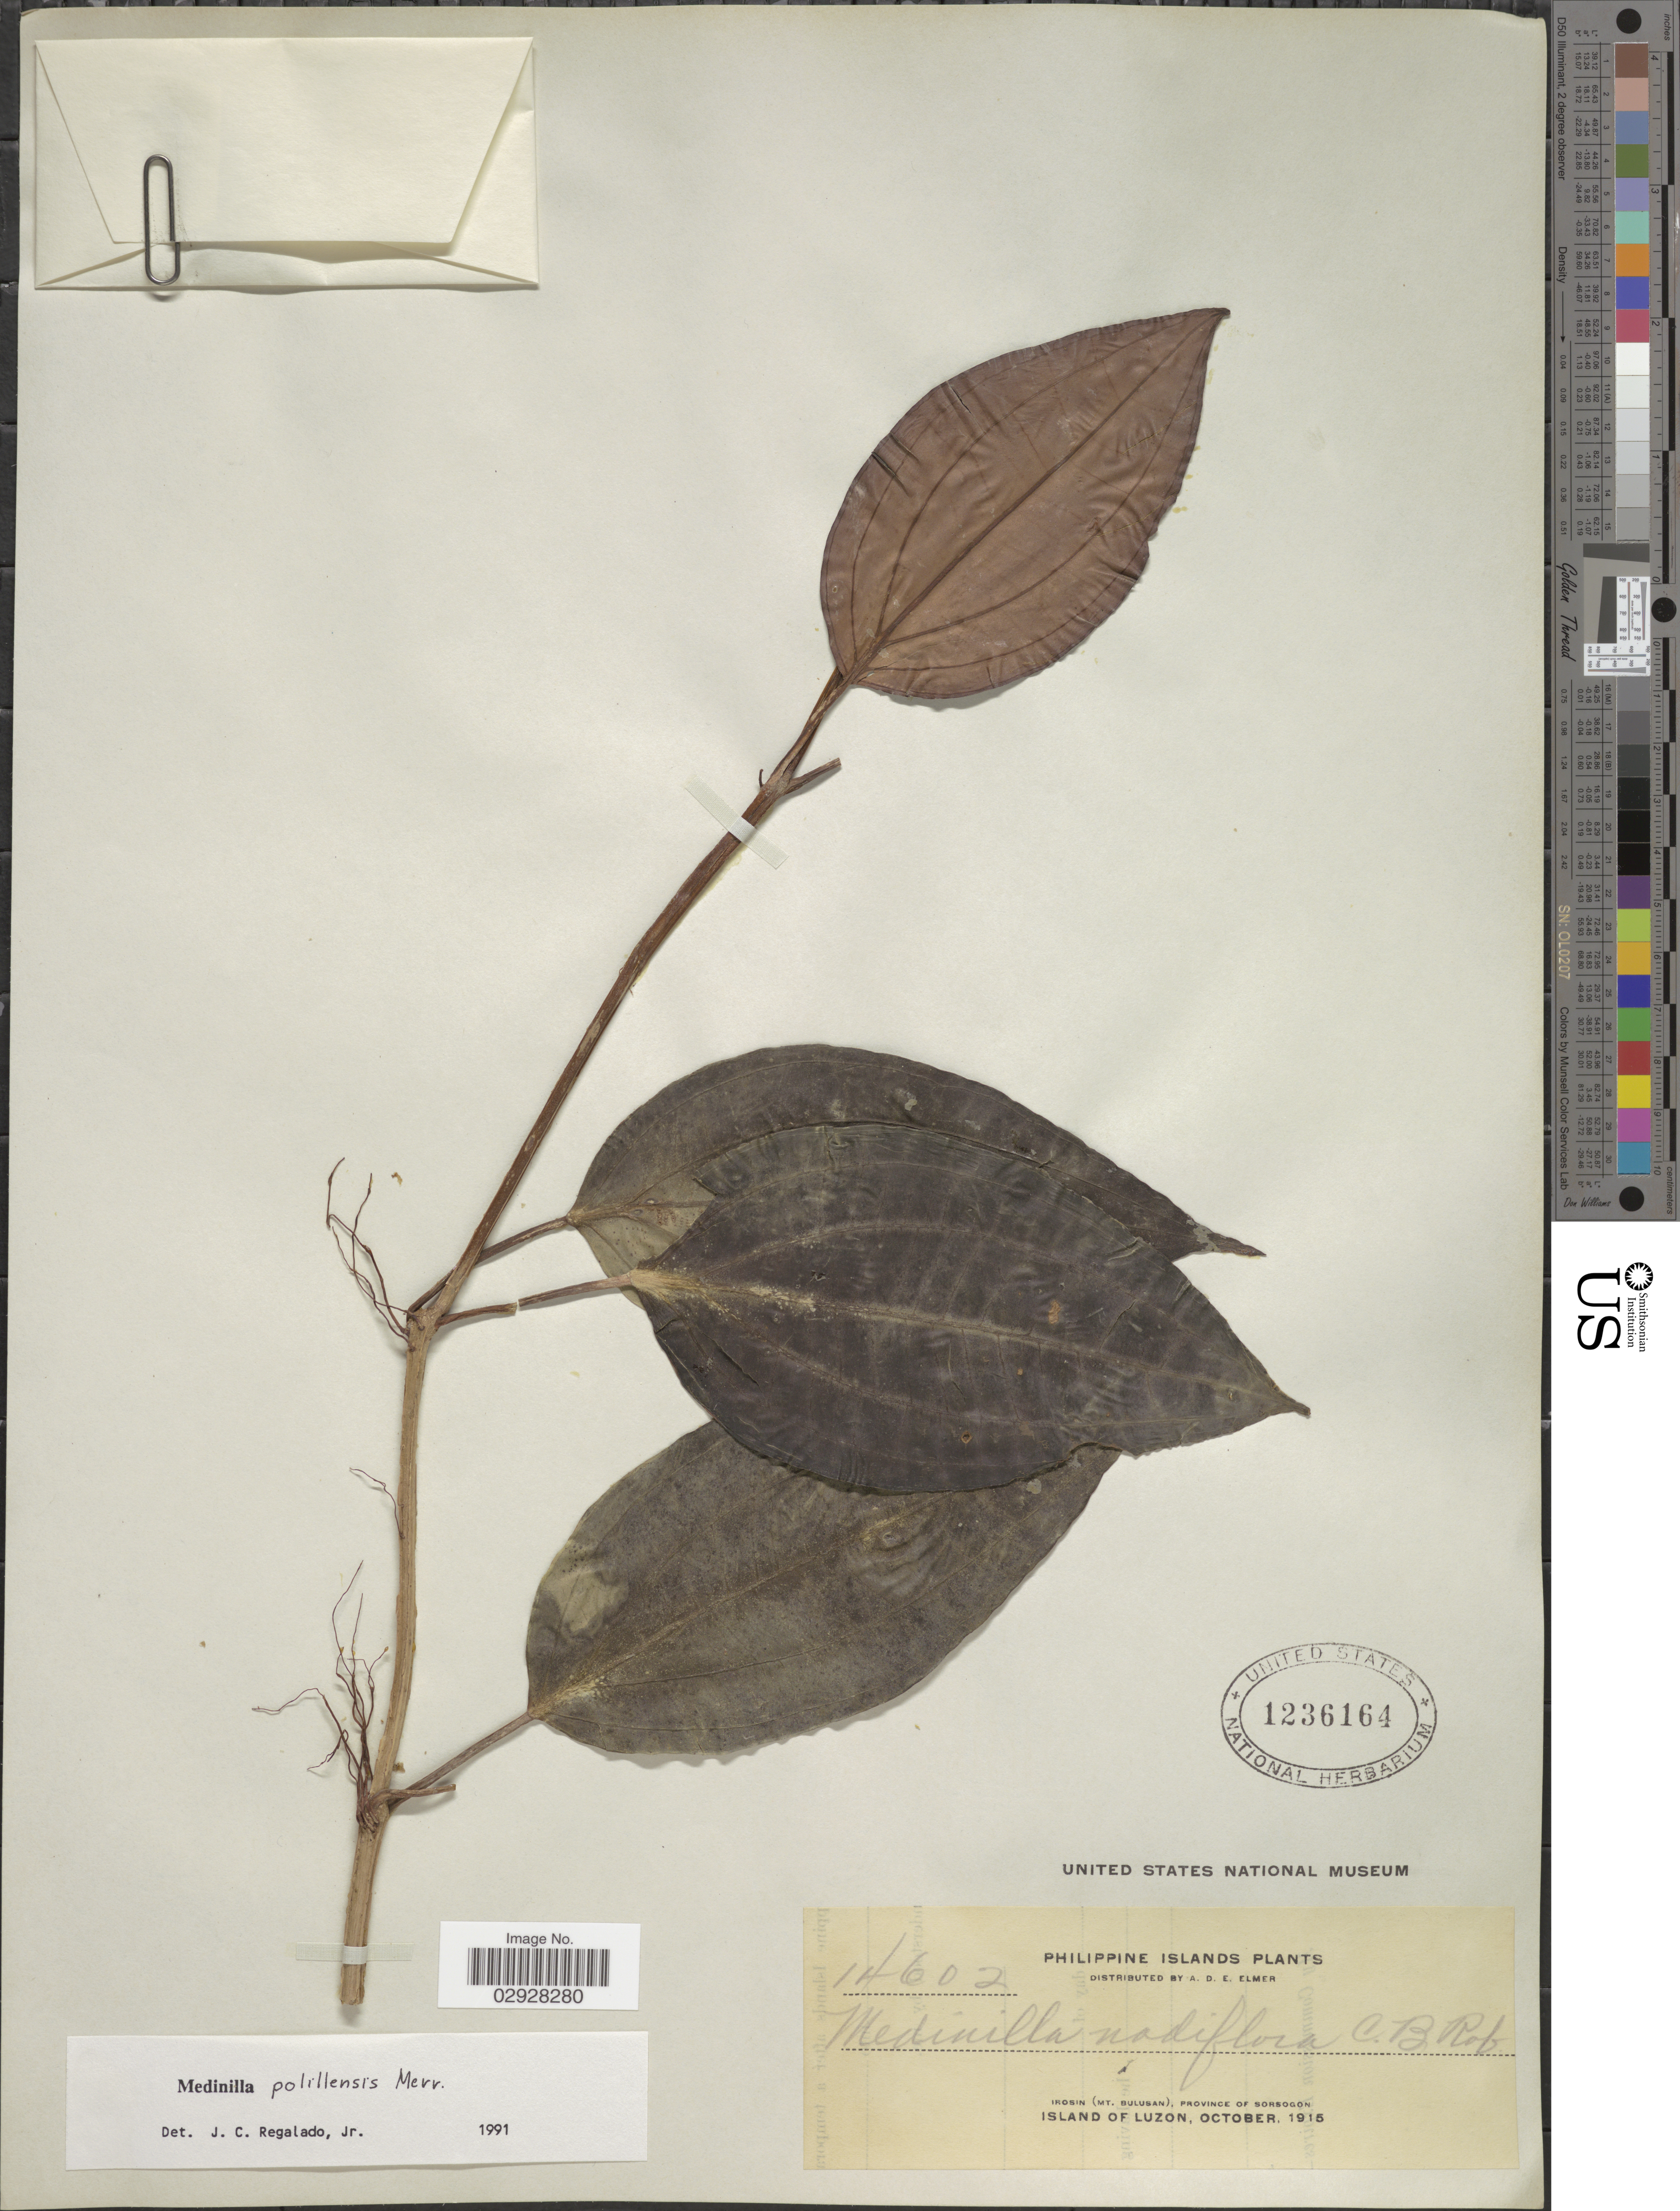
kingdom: Plantae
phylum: Tracheophyta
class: Magnoliopsida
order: Myrtales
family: Melastomataceae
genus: Medinilla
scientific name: Medinilla polillensis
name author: C.B. Rob.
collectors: A. D. E. Elmer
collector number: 14602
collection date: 1915-10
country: Philippines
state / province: Bicol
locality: Philippine Islands. Irosin (Mt. Bulusan), Province of Sorsogon. Island of Luzon.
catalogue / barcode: US 1236164